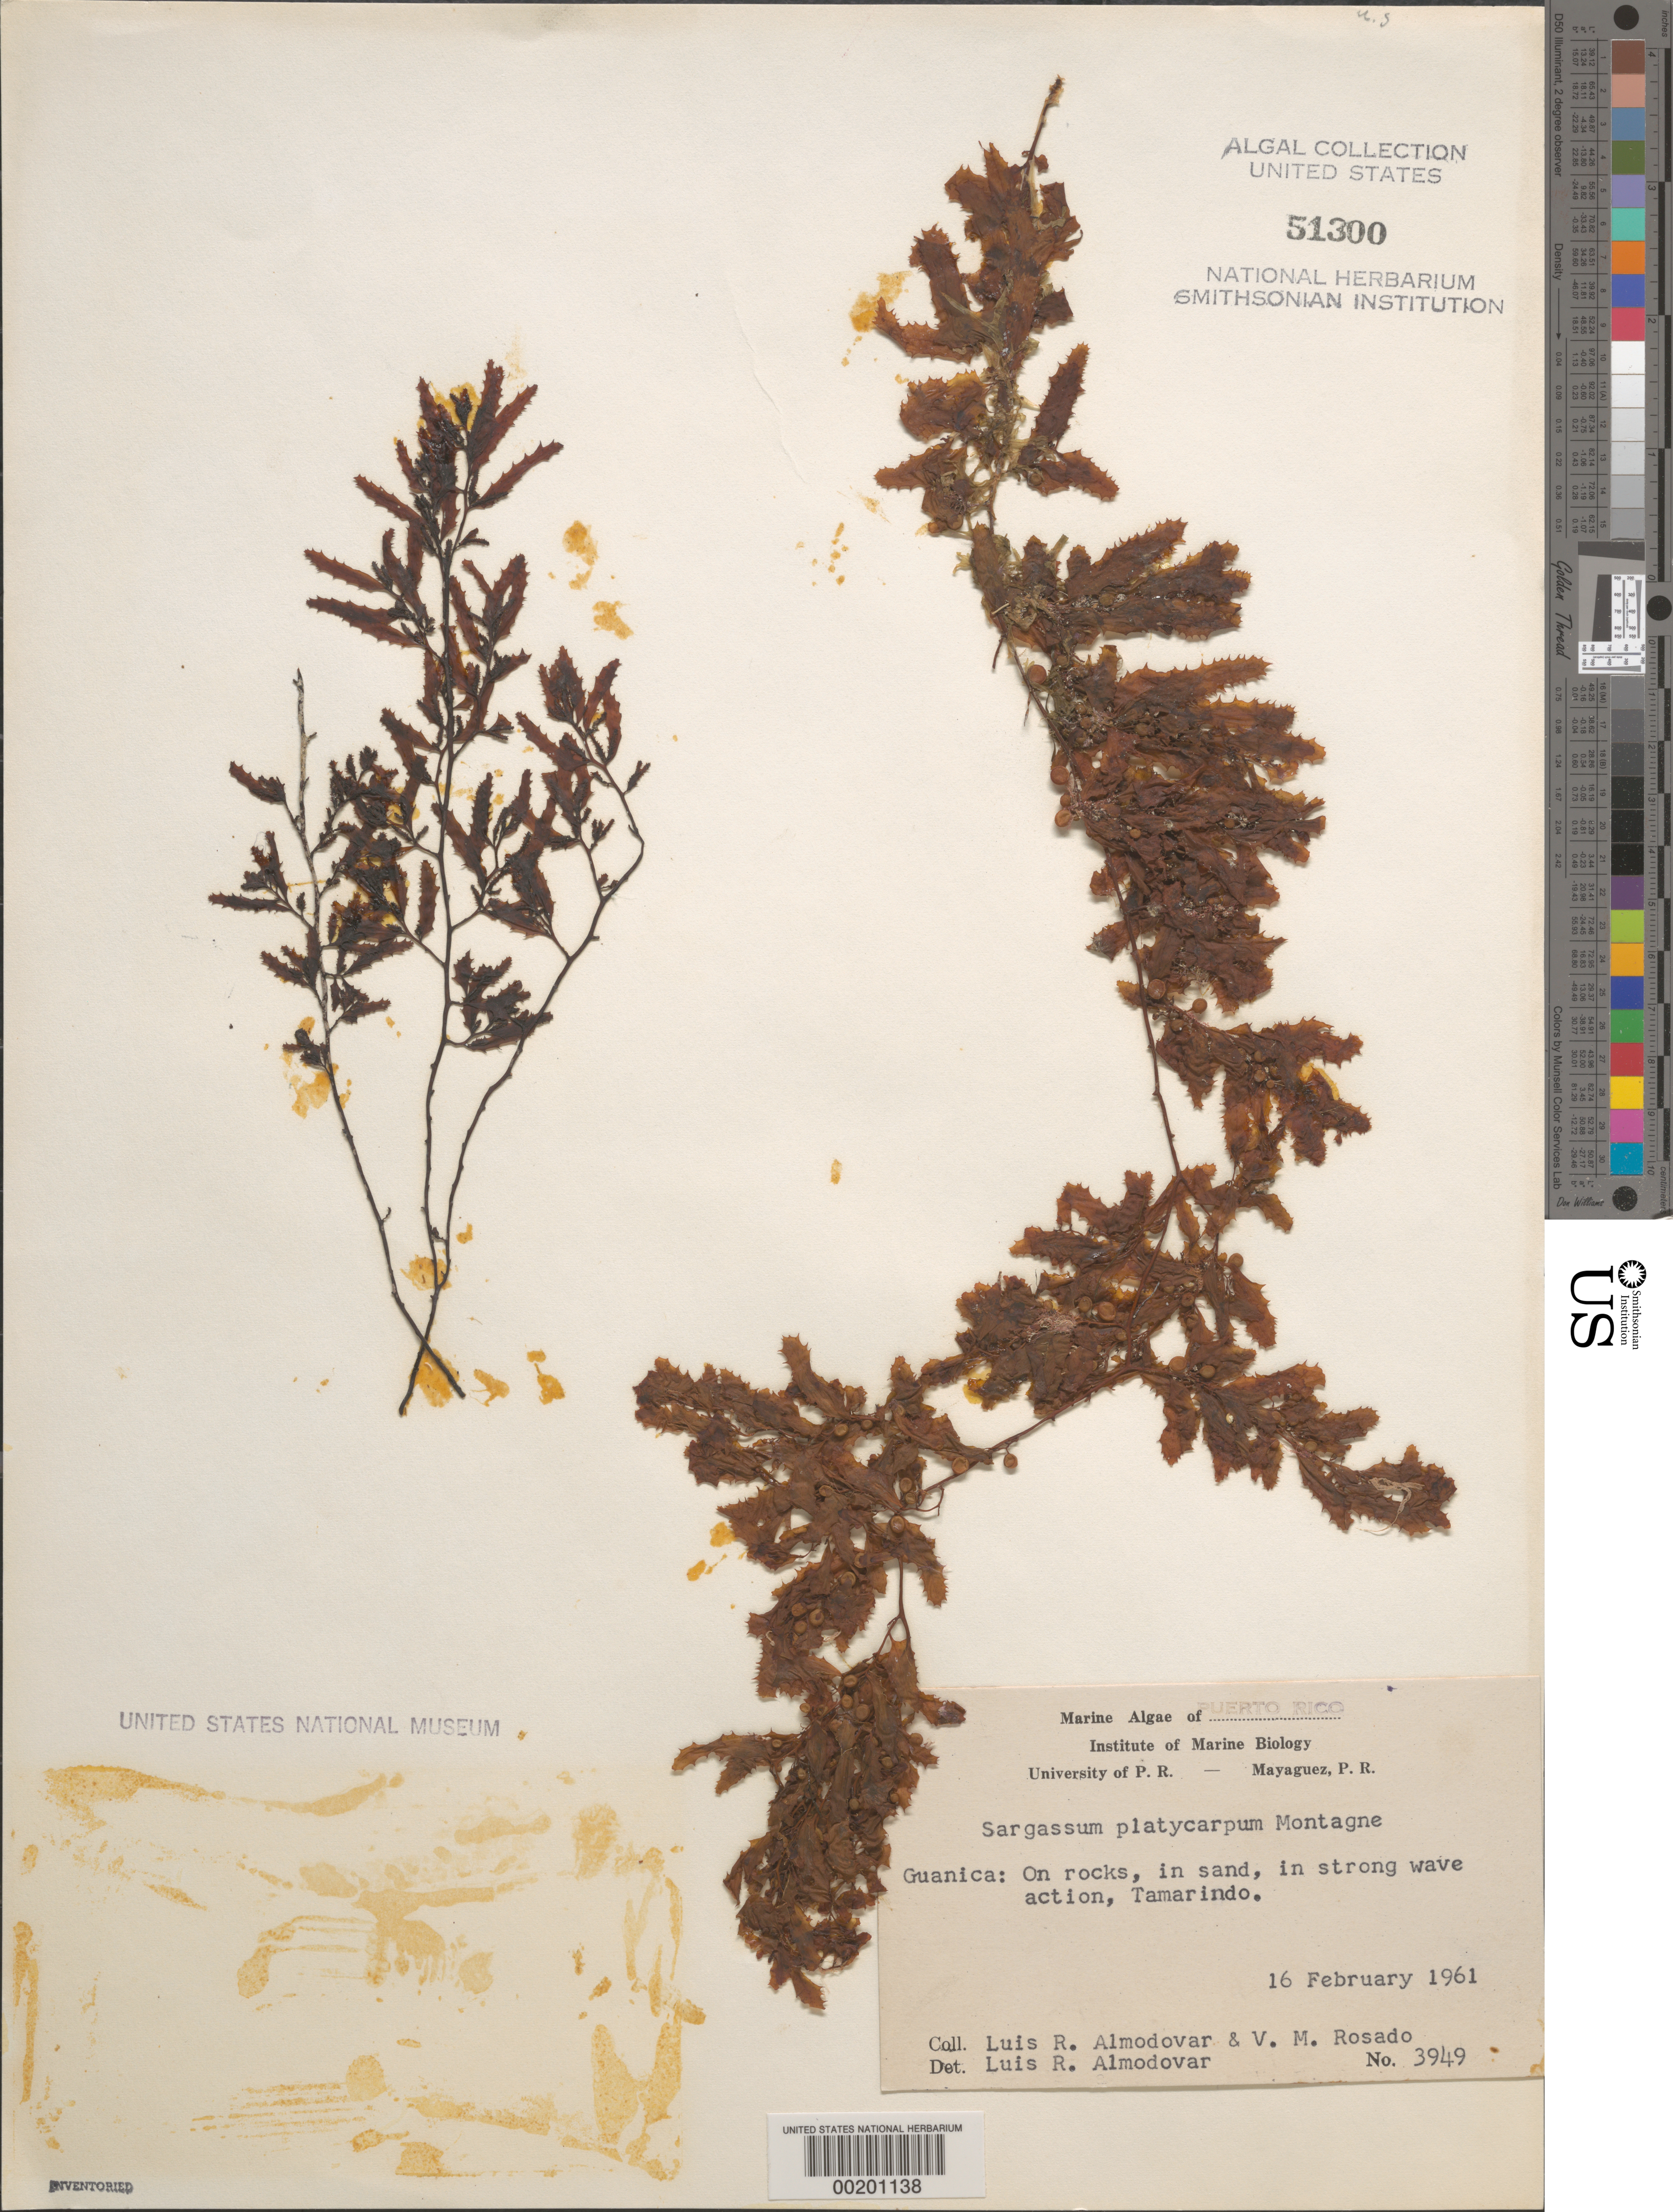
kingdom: Chromista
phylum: Ochrophyta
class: Phaeophyceae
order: Fucales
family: Sargassaceae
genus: Sargassum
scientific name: Sargassum platycarpum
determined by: Almodovar, L. R.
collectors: L. Almodovar & V. Rosado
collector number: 3949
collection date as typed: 16 Feb 1961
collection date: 1961-02-16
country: Puerto Rico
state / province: Guanica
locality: Tamarindo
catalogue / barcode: US 51300